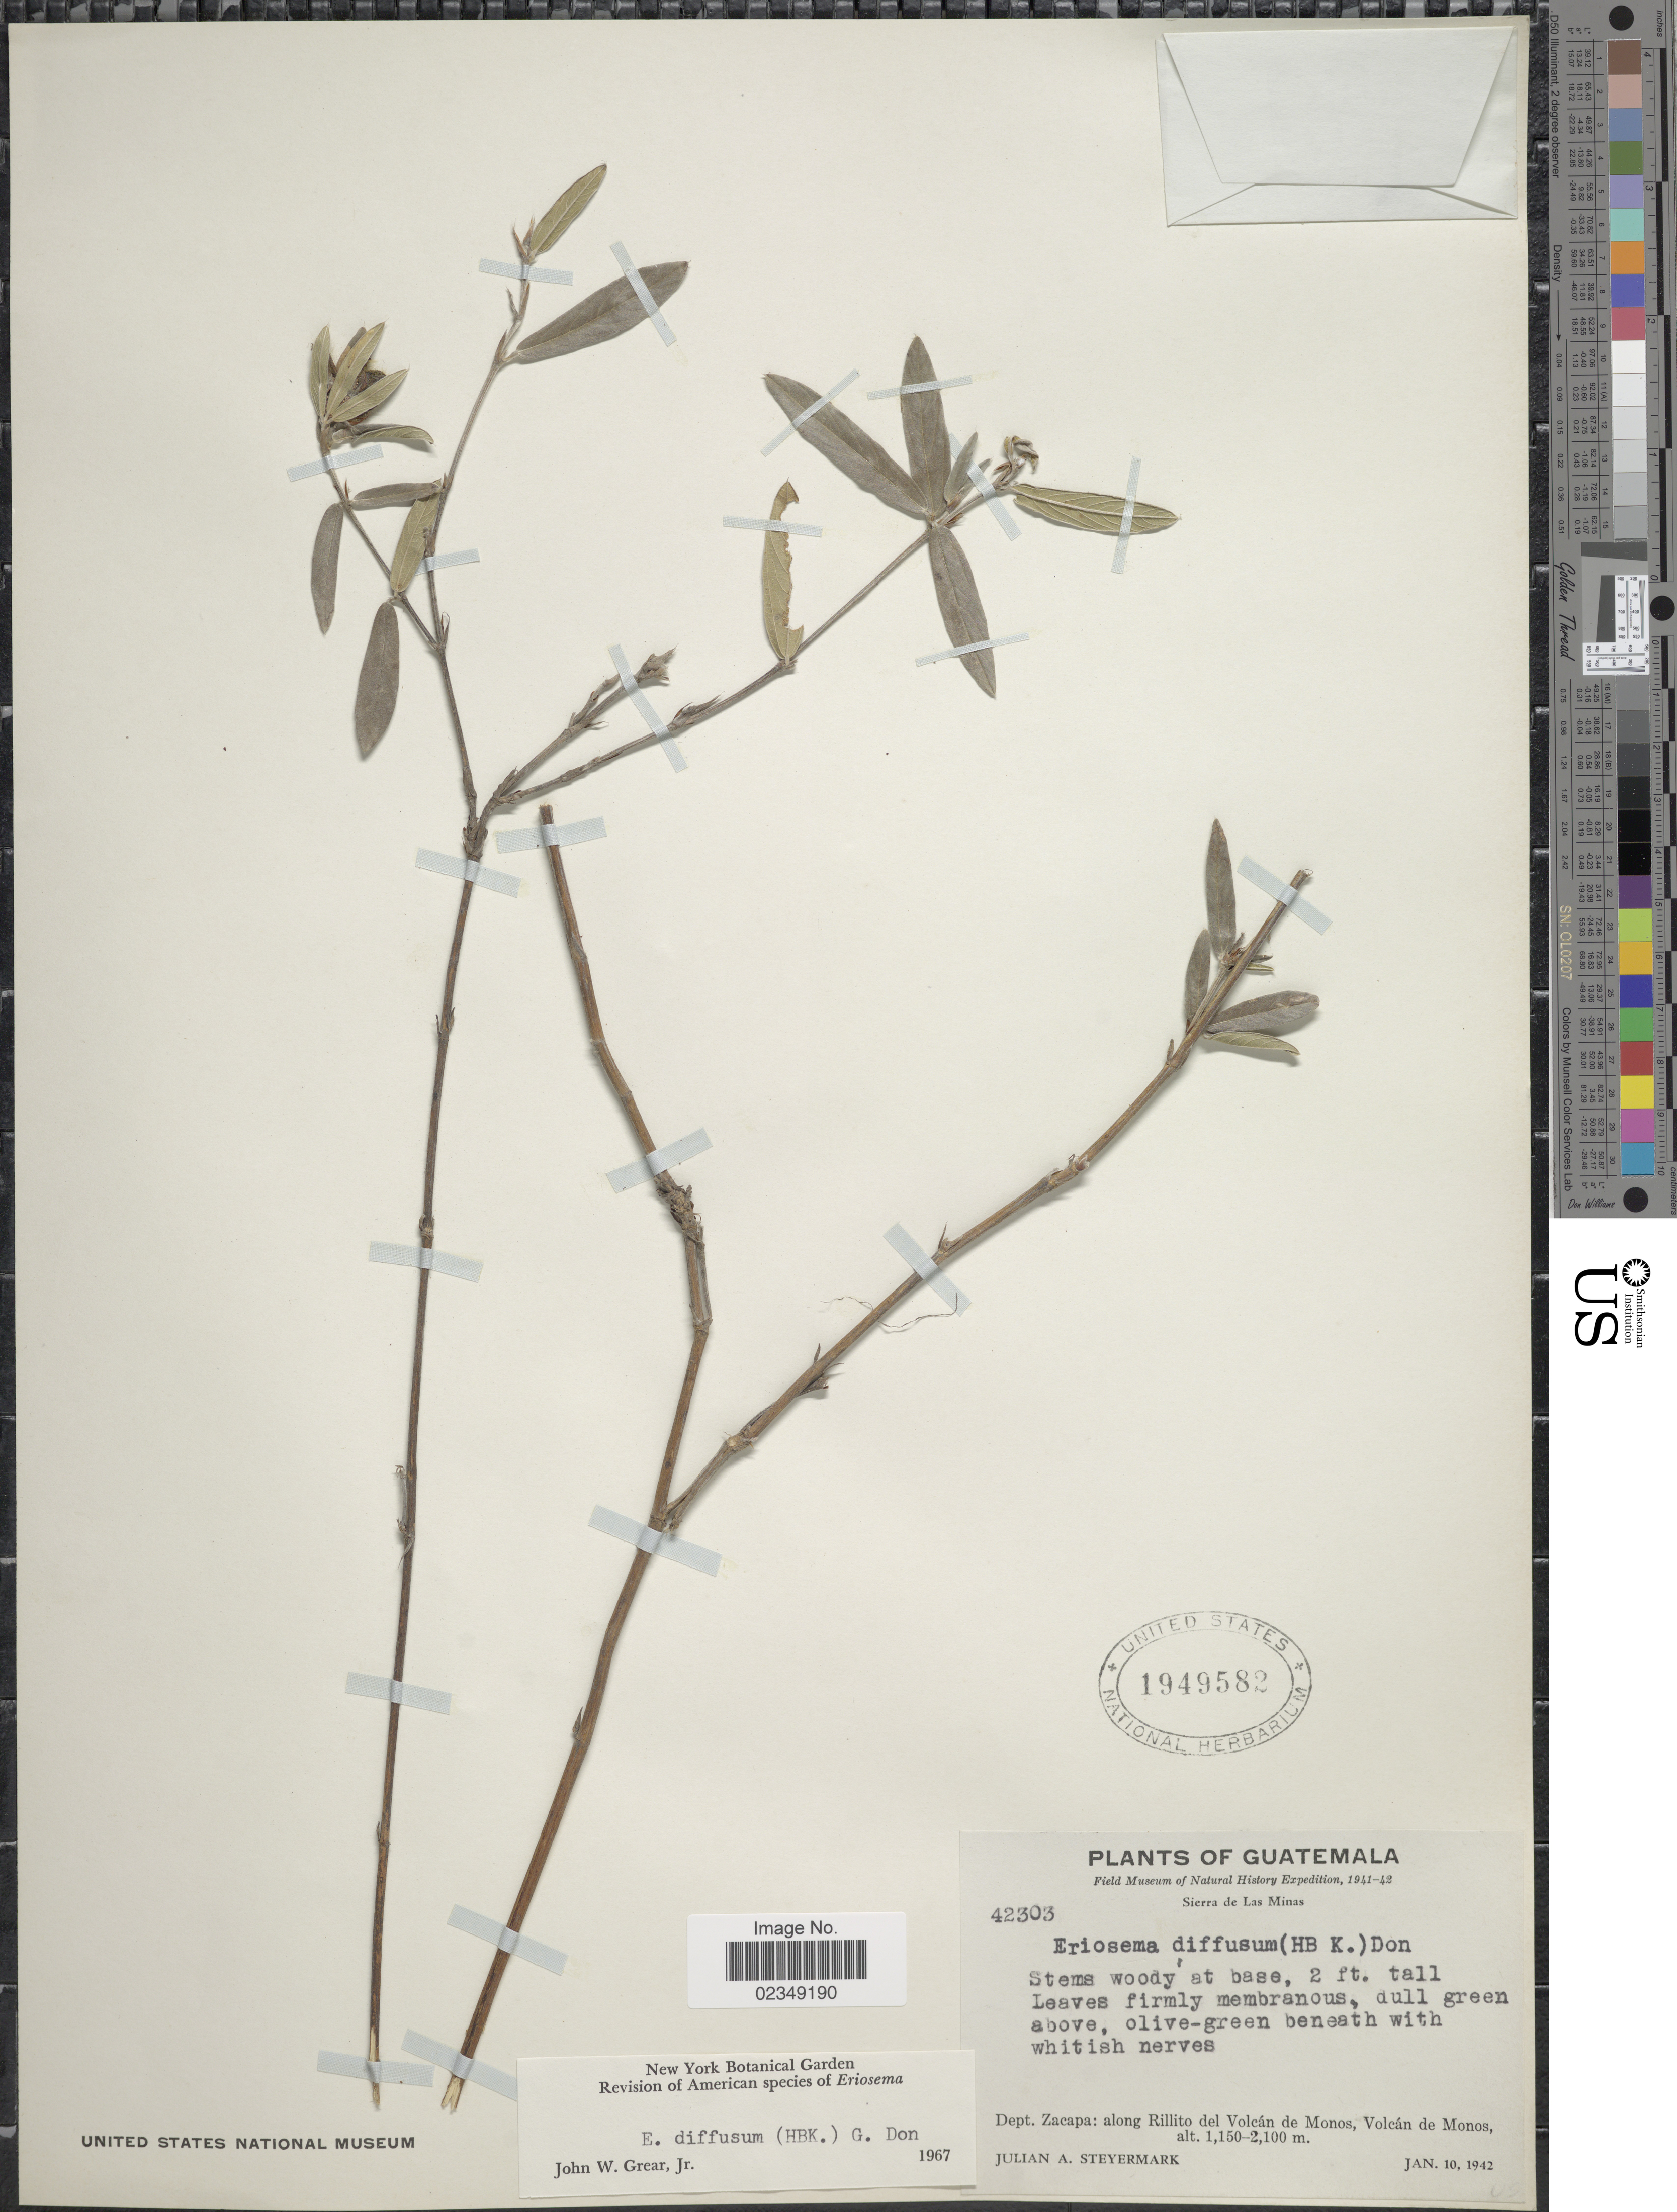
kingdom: Plantae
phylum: Tracheophyta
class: Magnoliopsida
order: Fabales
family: Fabaceae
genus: Eriosema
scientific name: Eriosema diffusum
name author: (Kunth) G. Don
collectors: J. Steyermark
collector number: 42303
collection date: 1942-01-10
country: Guatemala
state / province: Zacapa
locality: Dept. Zacapa: along Rillito del Volcan de Monos, Volcan de Monos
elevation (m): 1150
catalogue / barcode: US 1949582